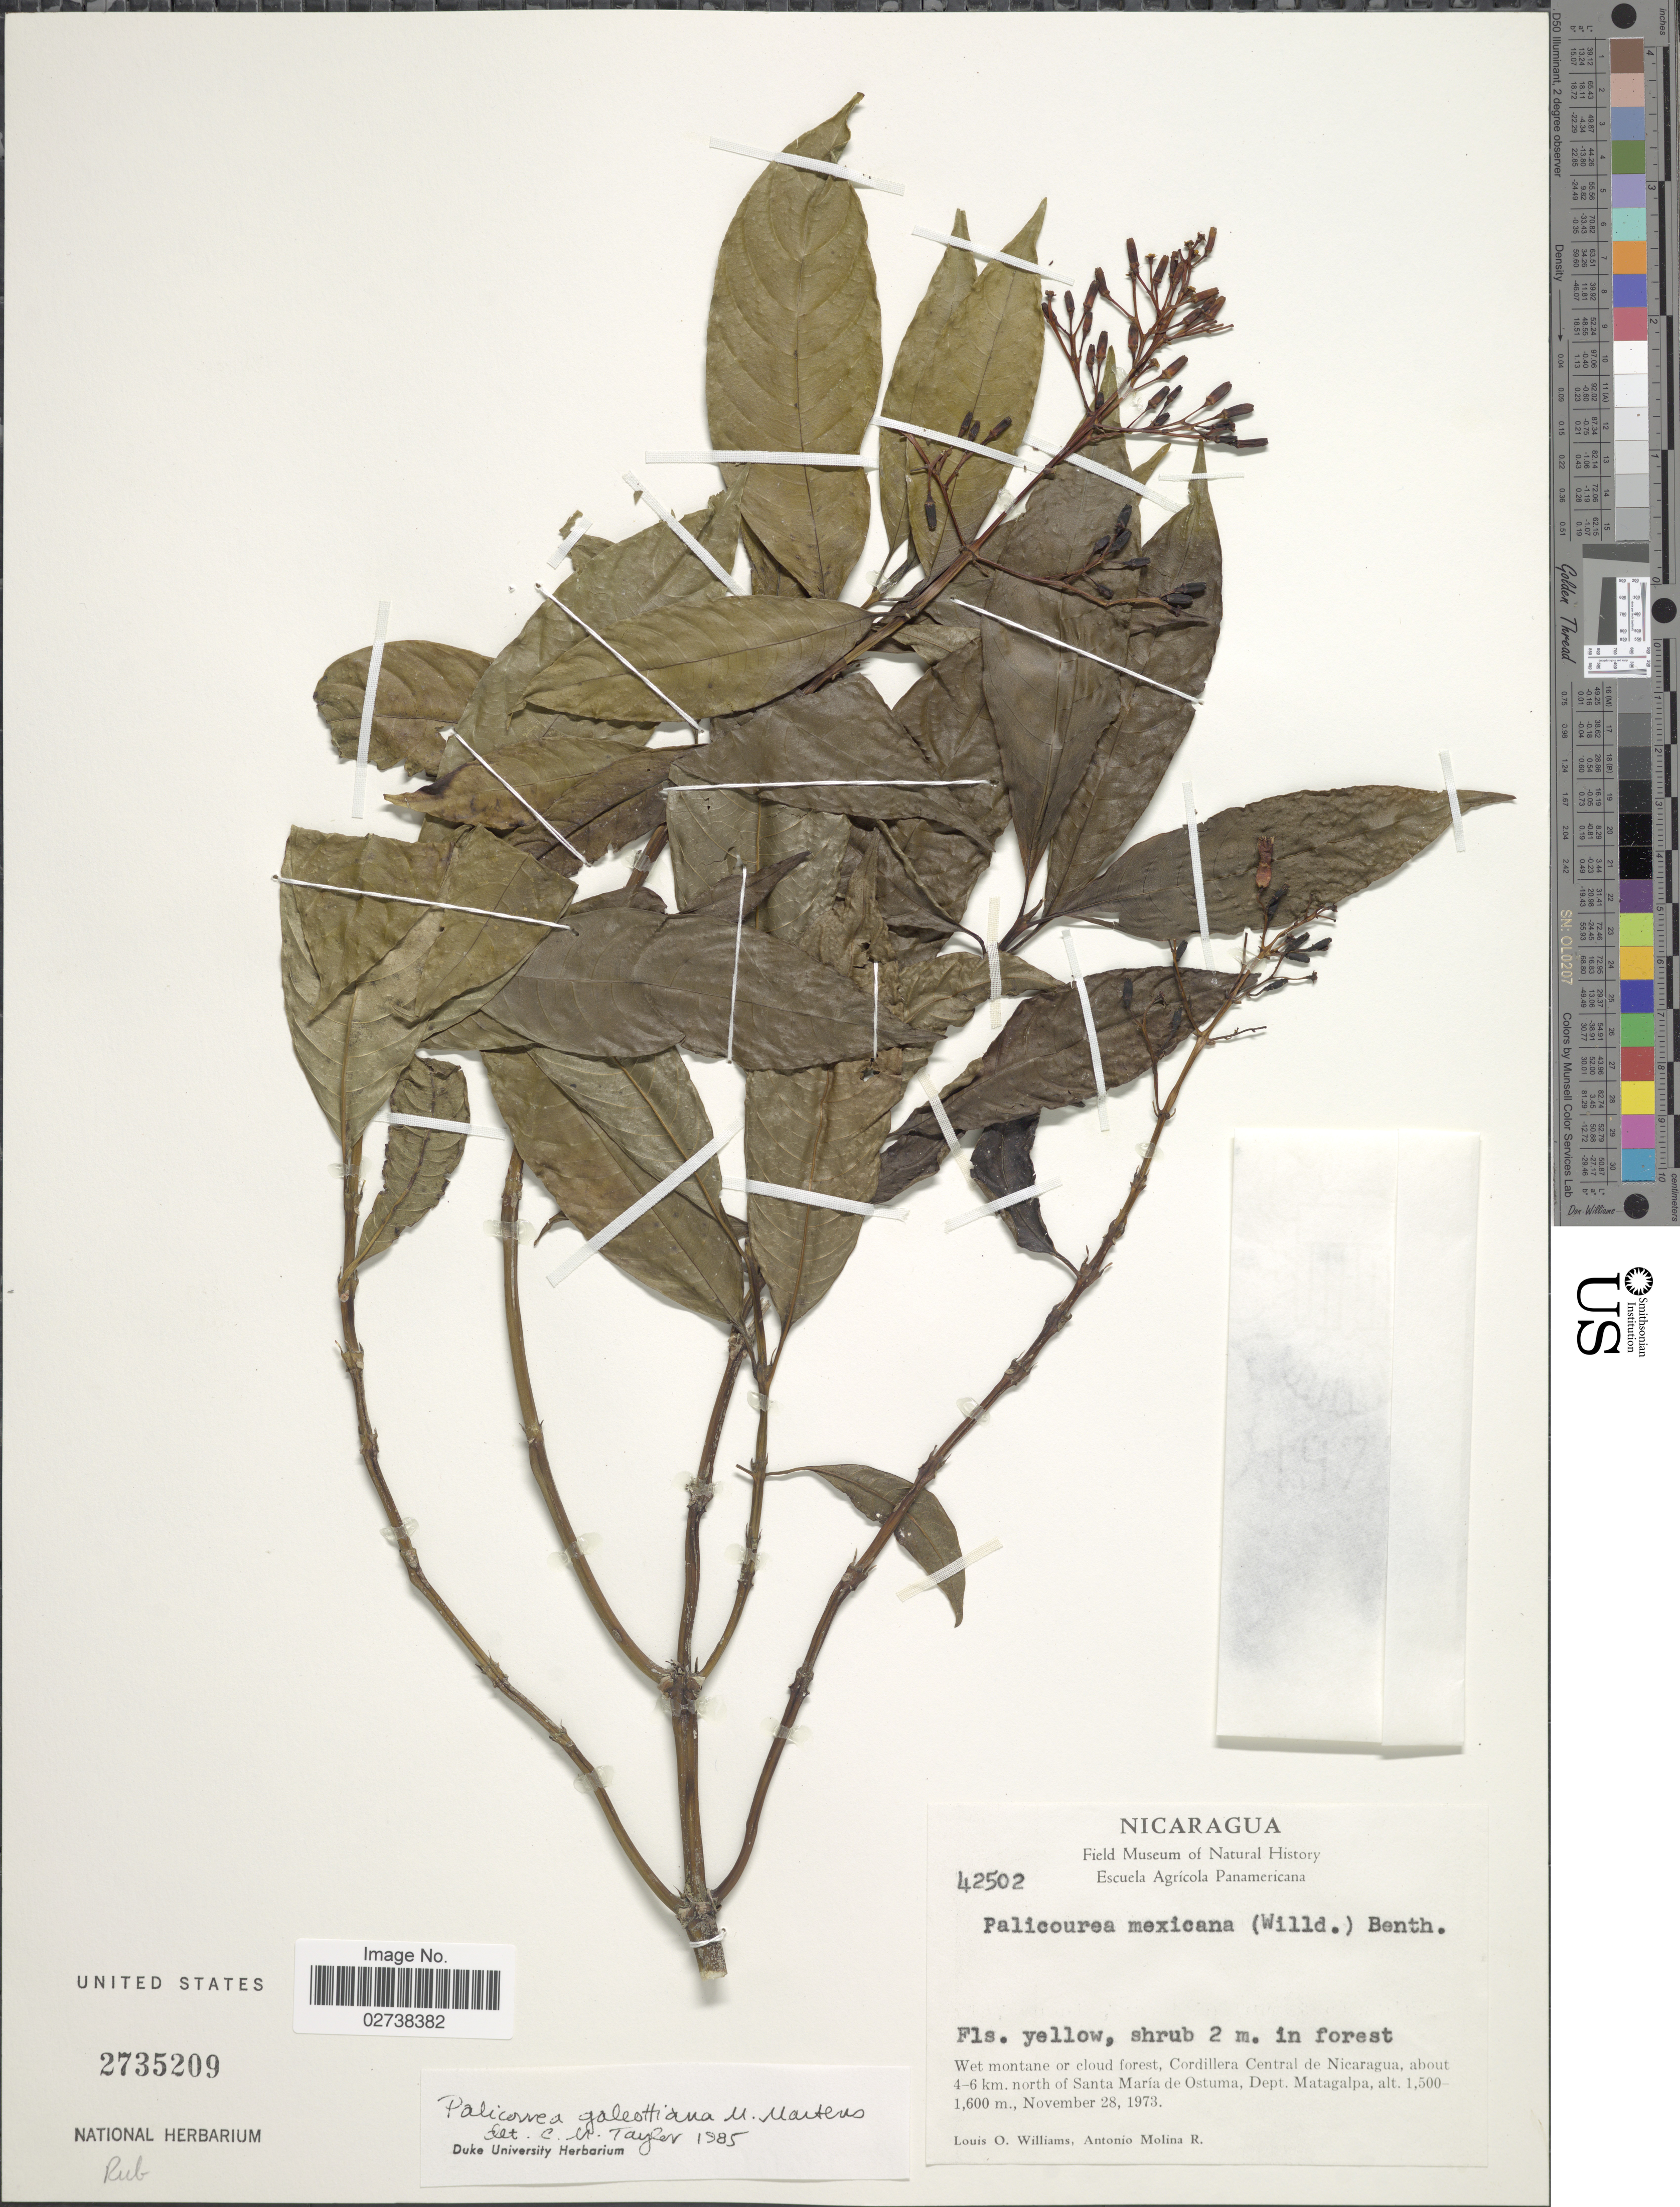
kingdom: Plantae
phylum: Tracheophyta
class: Magnoliopsida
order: Gentianales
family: Rubiaceae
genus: Palicourea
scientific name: Palicourea galeottiana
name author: M. Martens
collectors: L. O. Williams & A. Molina R.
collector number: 42502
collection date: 1973-11-28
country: Nicaragua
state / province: Matagalpa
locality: Wet montane or cloud forest, Cordillera Central de Nicaragua, about 4- 6 km. north of Santa Maria de Ostuma, Dept. Matagalpa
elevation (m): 1500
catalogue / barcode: US 2735209